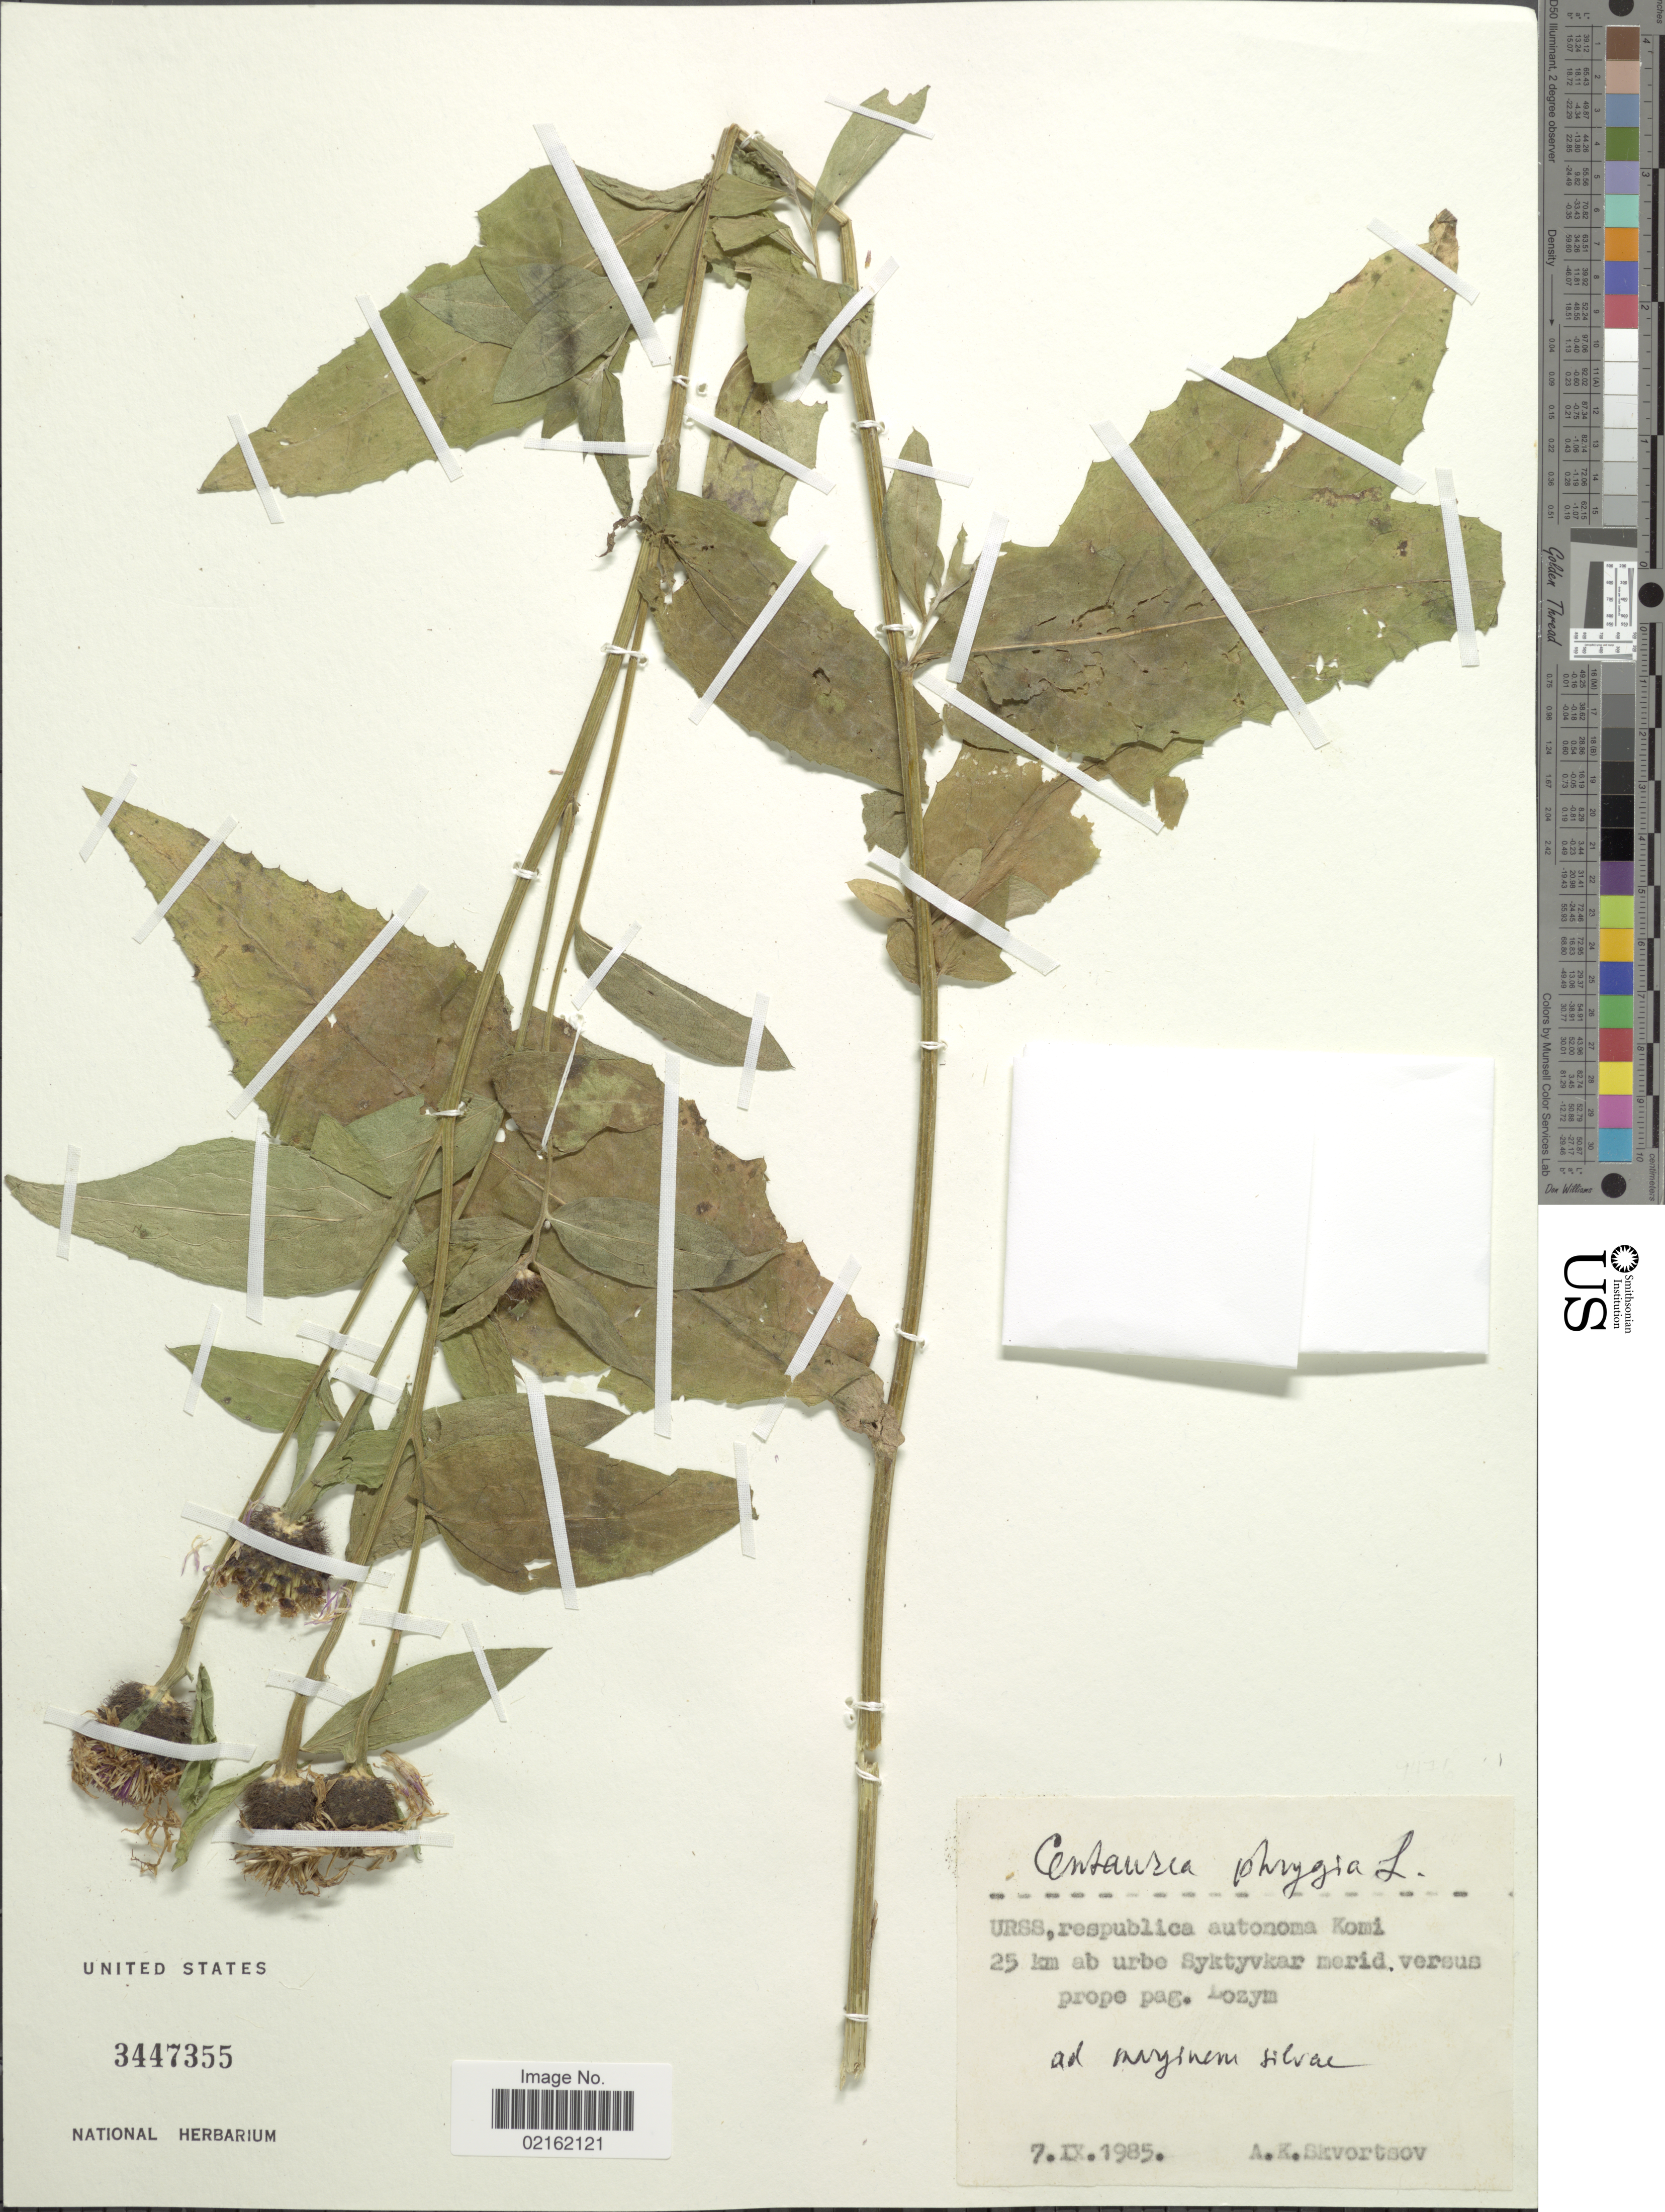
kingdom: Plantae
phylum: Tracheophyta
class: Magnoliopsida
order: Asterales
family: Asteraceae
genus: Centaurea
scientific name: Centaurea phrygia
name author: L.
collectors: A. K. Skvortsov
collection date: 1985-09-07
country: Russian Federation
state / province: Komi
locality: Urss, Respublica autonoma Komi 25 km ab urbe Syktyvkar merid versus prope pag. Lozym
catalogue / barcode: US 3447355